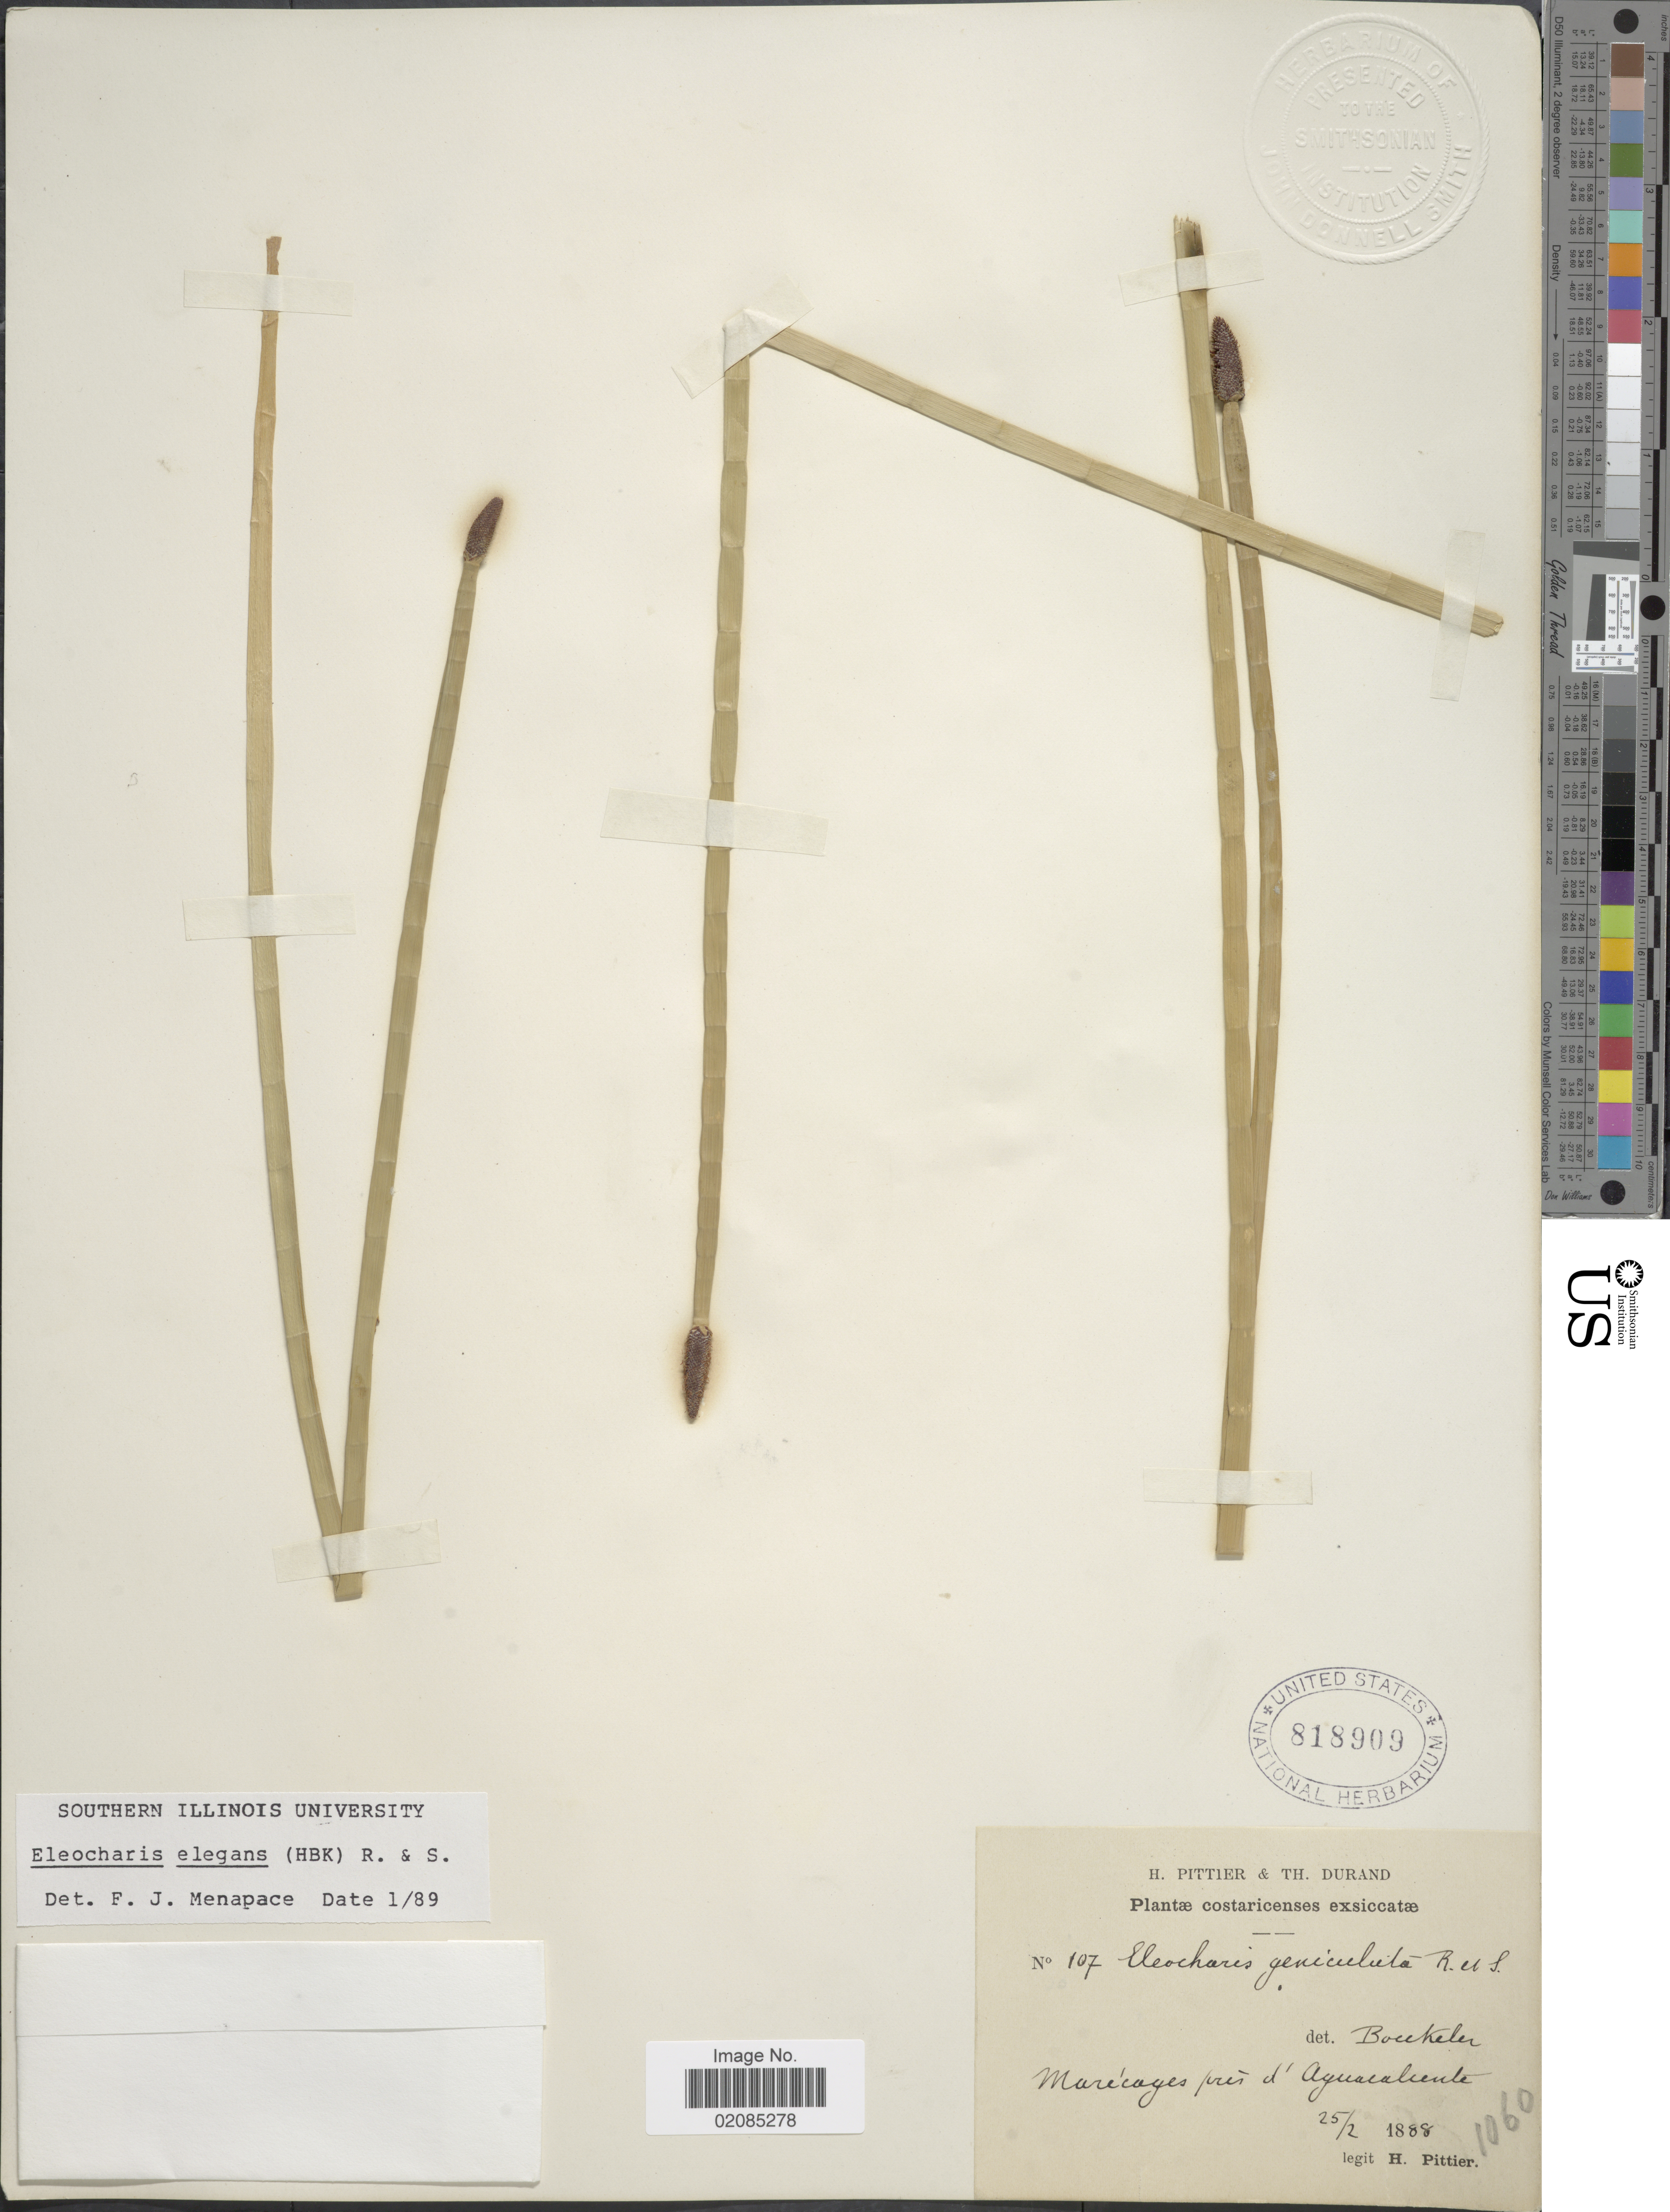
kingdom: Plantae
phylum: Tracheophyta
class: Liliopsida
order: Poales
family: Cyperaceae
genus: Eleocharis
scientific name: Eleocharis elegans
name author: (Kunth) Roem. & Schult.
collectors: H. F. Pittier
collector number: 107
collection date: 1888-02-25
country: Costa Rica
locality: Marecages pres d'Aguacaliente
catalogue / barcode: US 818909